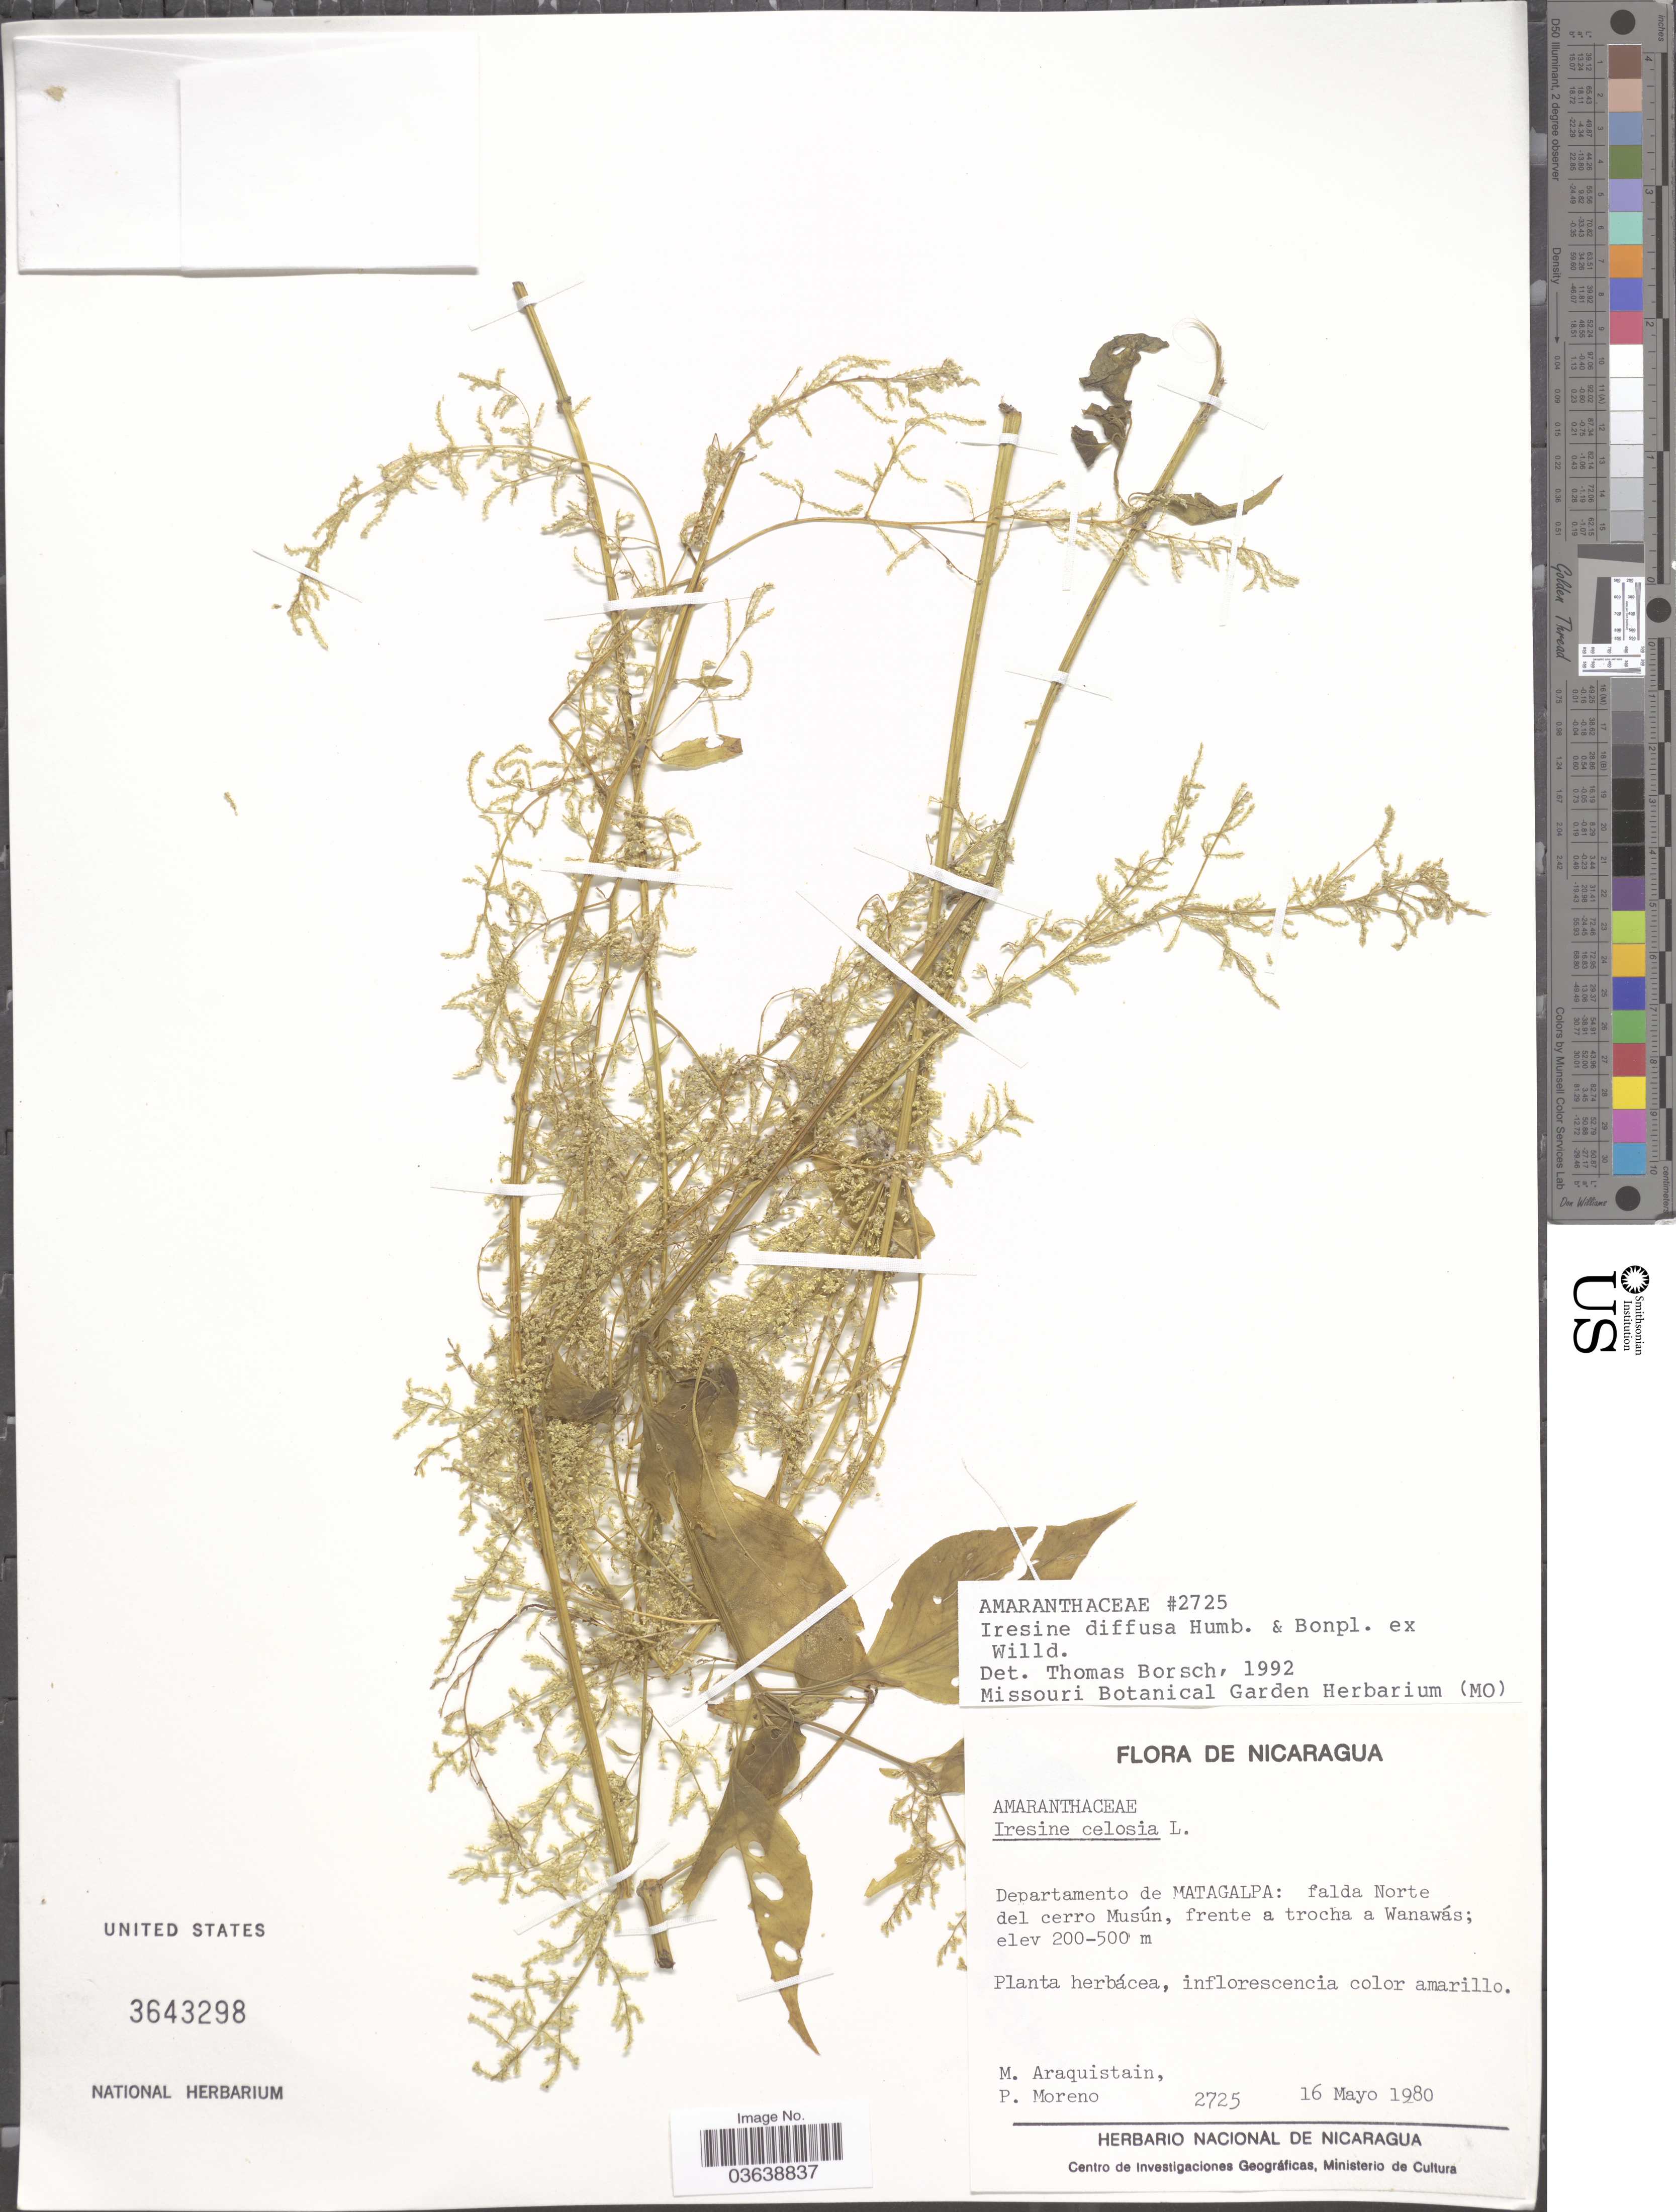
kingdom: Plantae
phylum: Tracheophyta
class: Magnoliopsida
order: Caryophyllales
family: Amaranthaceae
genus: Iresine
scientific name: Iresine diffusa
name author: Humb. & Bonpl. ex Willd.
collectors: M. Araquistain & P. Moreno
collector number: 2725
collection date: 1980-05-16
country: Nicaragua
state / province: Matagalpa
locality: Departamento de Matagalpa: falda Norte del cerro Musún, frente a trocha a Wanawás.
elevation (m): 200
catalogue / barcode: US 3643298